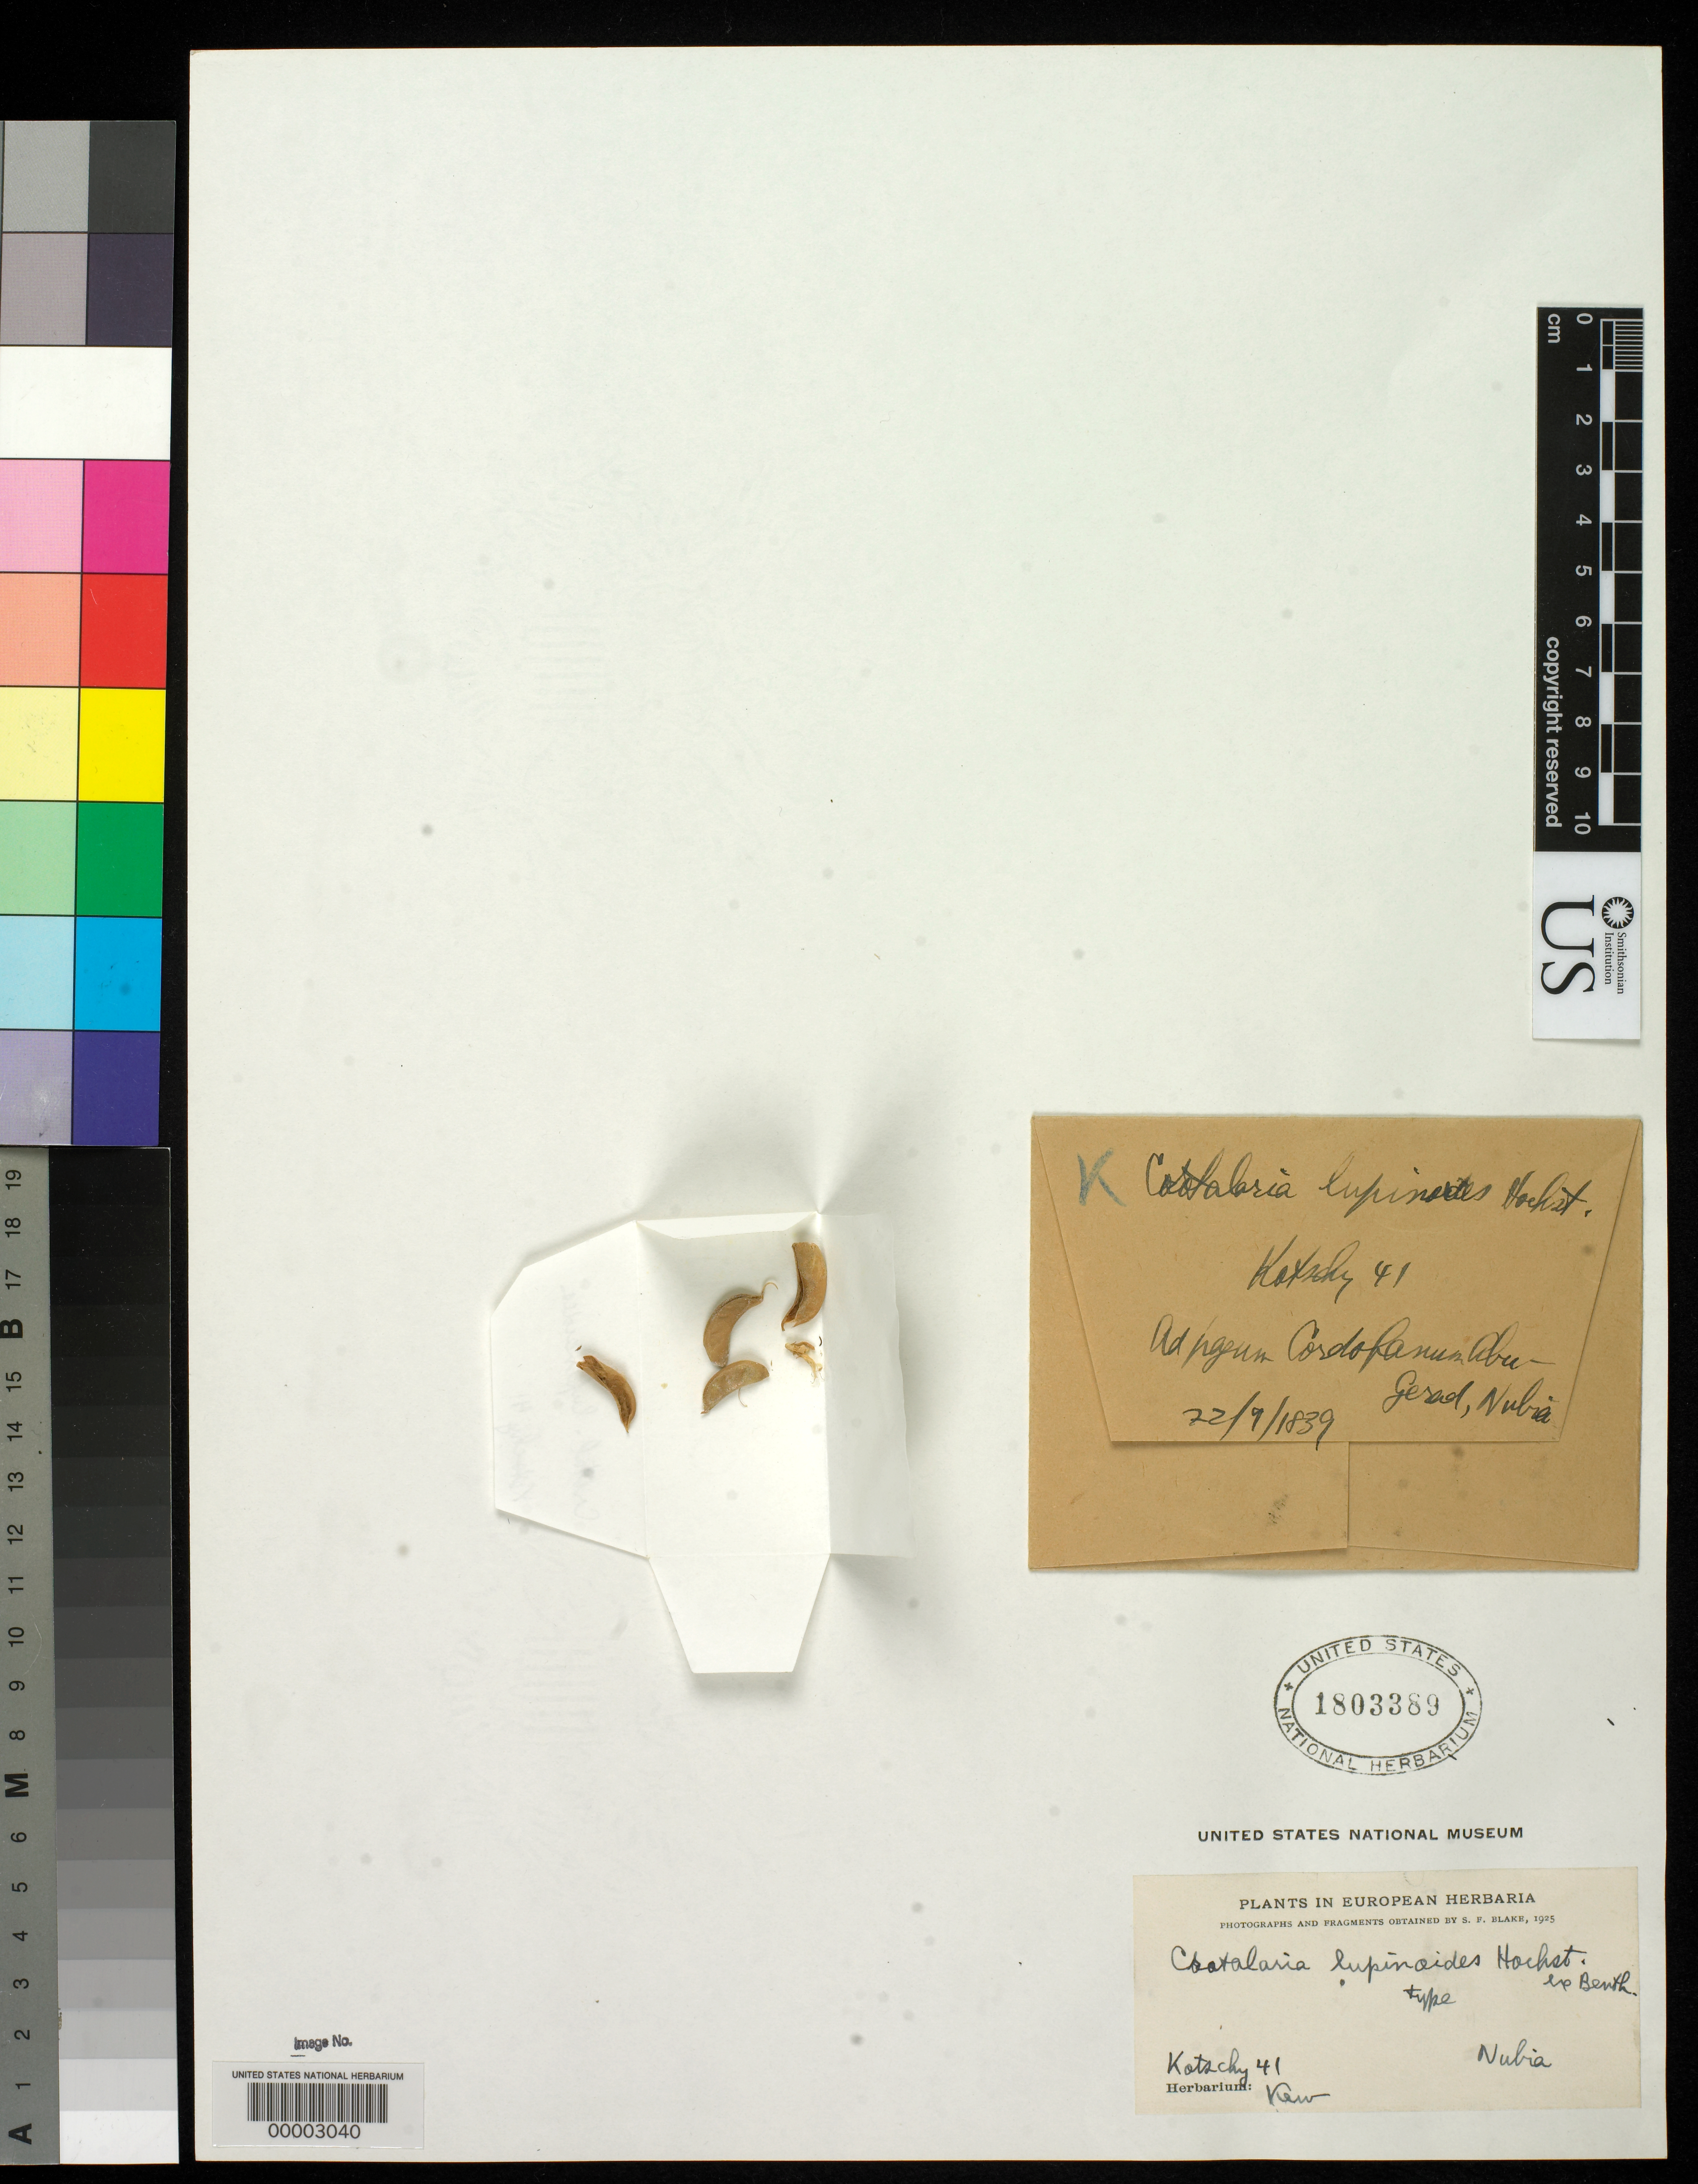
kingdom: Plantae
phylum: Tracheophyta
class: Magnoliopsida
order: Fabales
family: Fabaceae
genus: Crotalaria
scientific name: Crotalaria lupinoides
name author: Hochst. ex Benth.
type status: Type Collection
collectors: K. G. Kotschy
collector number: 41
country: Sudan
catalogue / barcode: US 1803389